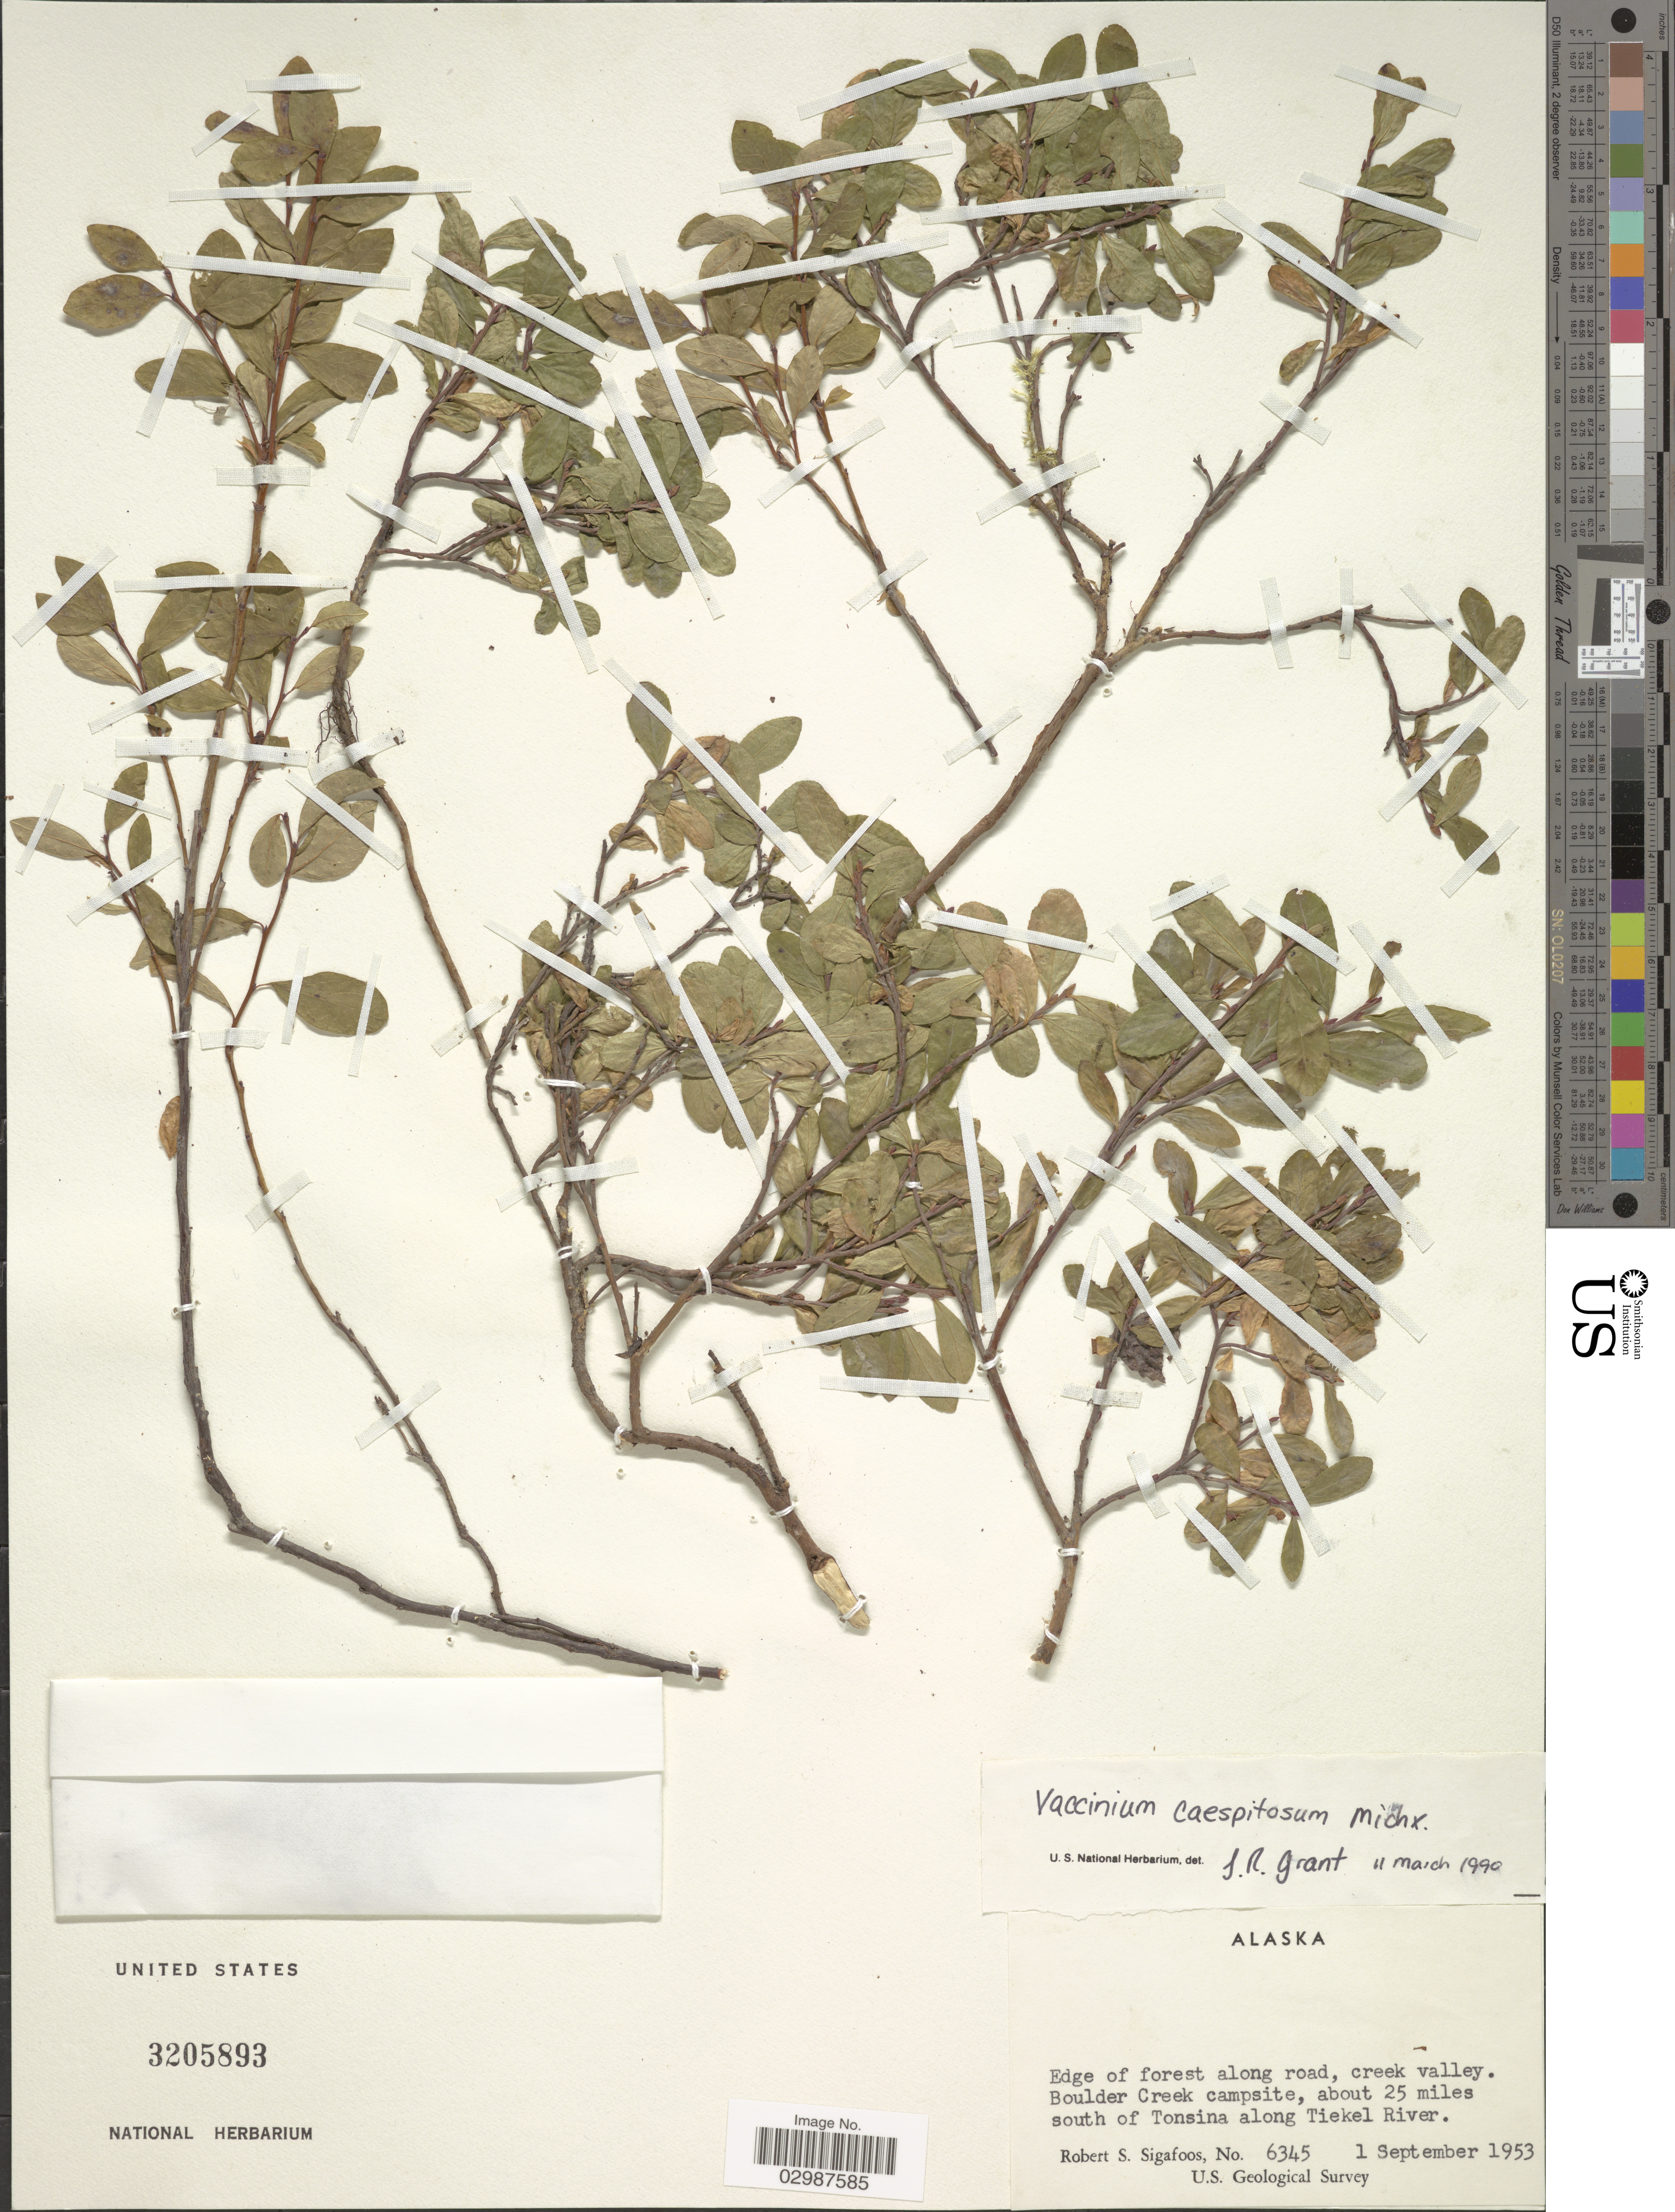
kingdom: Plantae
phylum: Tracheophyta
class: Magnoliopsida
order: Ericales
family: Ericaceae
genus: Vaccinium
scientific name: Vaccinium caespitosum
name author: Michx.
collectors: R. Sigafoos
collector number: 6345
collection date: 1953-09-01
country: United States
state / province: Alaska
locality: Edge of forest along road, creek valley. Boulder Creek campsite, about 25 miles south of Tonsina along Tiekel River.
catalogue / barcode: US 3205893